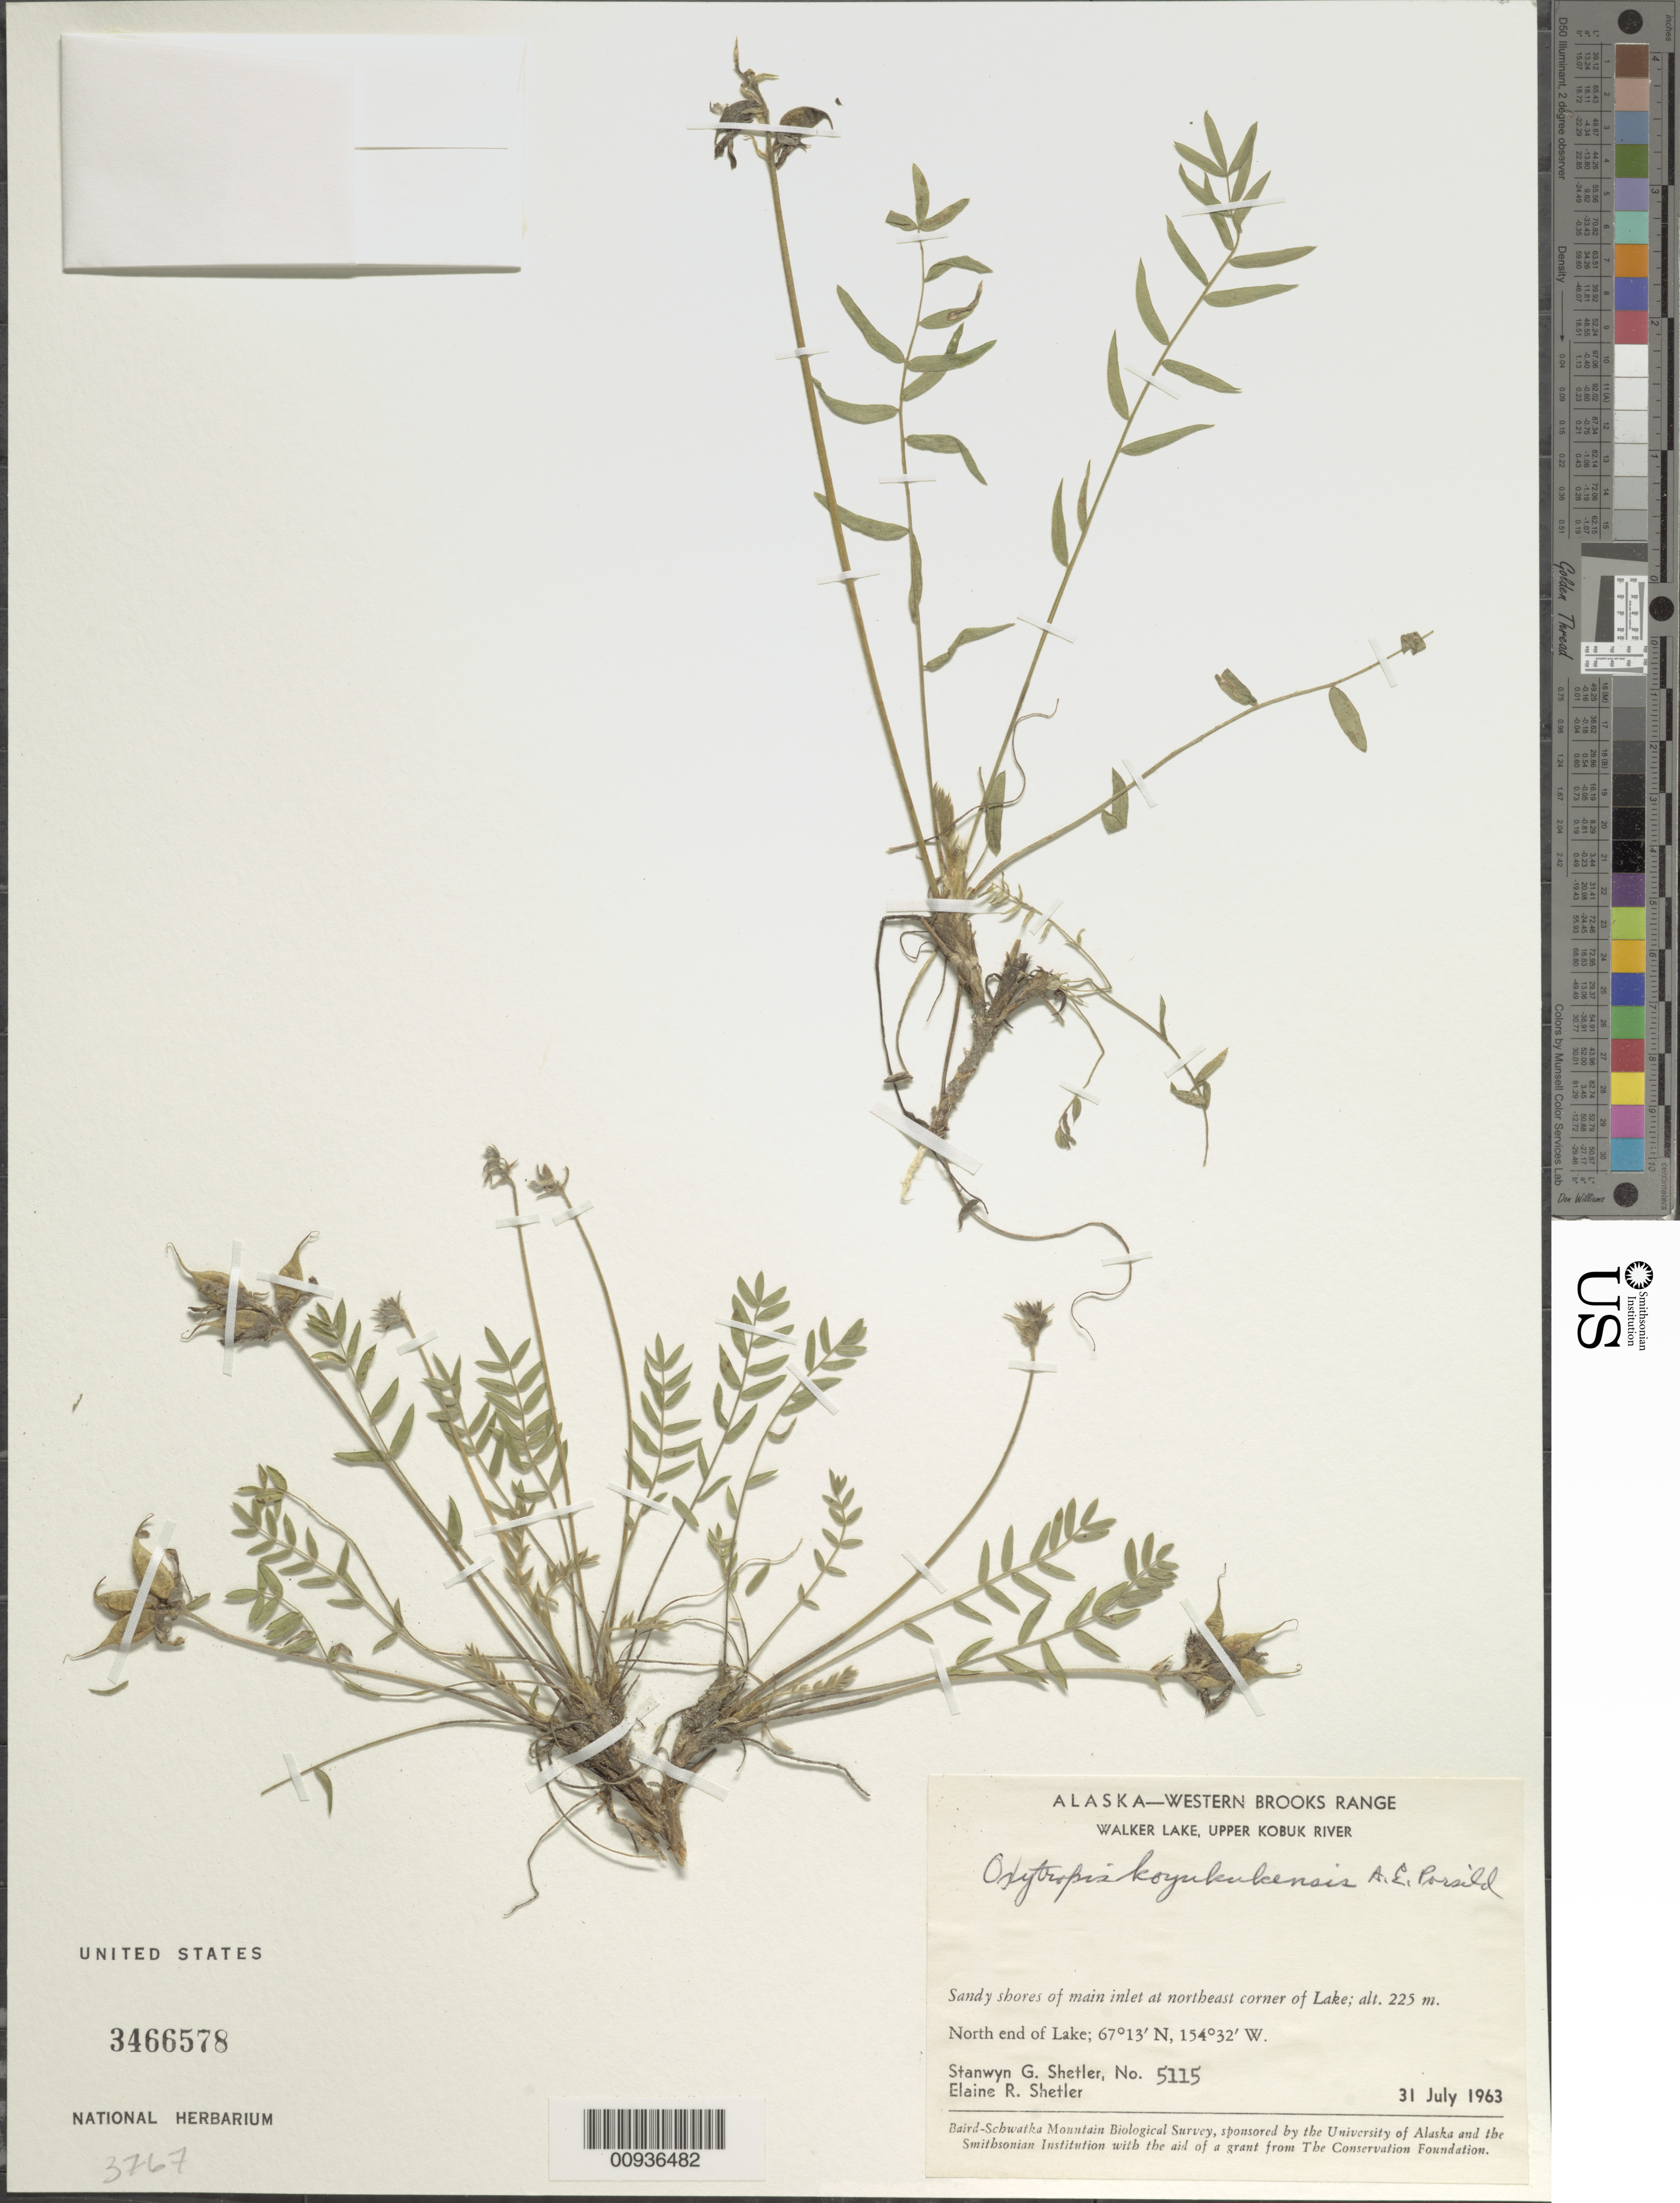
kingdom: Plantae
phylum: Tracheophyta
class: Magnoliopsida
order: Fabales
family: Fabaceae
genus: Oxytropis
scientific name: Oxytropis koyukukensis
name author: A.E. Porsild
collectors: S. Shetler & E. R. Shetler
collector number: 5115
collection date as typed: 31 Jul 1963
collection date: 1963-07-31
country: United States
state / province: Alaska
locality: North end of Walker Lake. Western Brooks Range, Upper Kobuk River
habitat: Sandy shores of main inlet at northeast corner of Lake.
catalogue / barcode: US 3466578